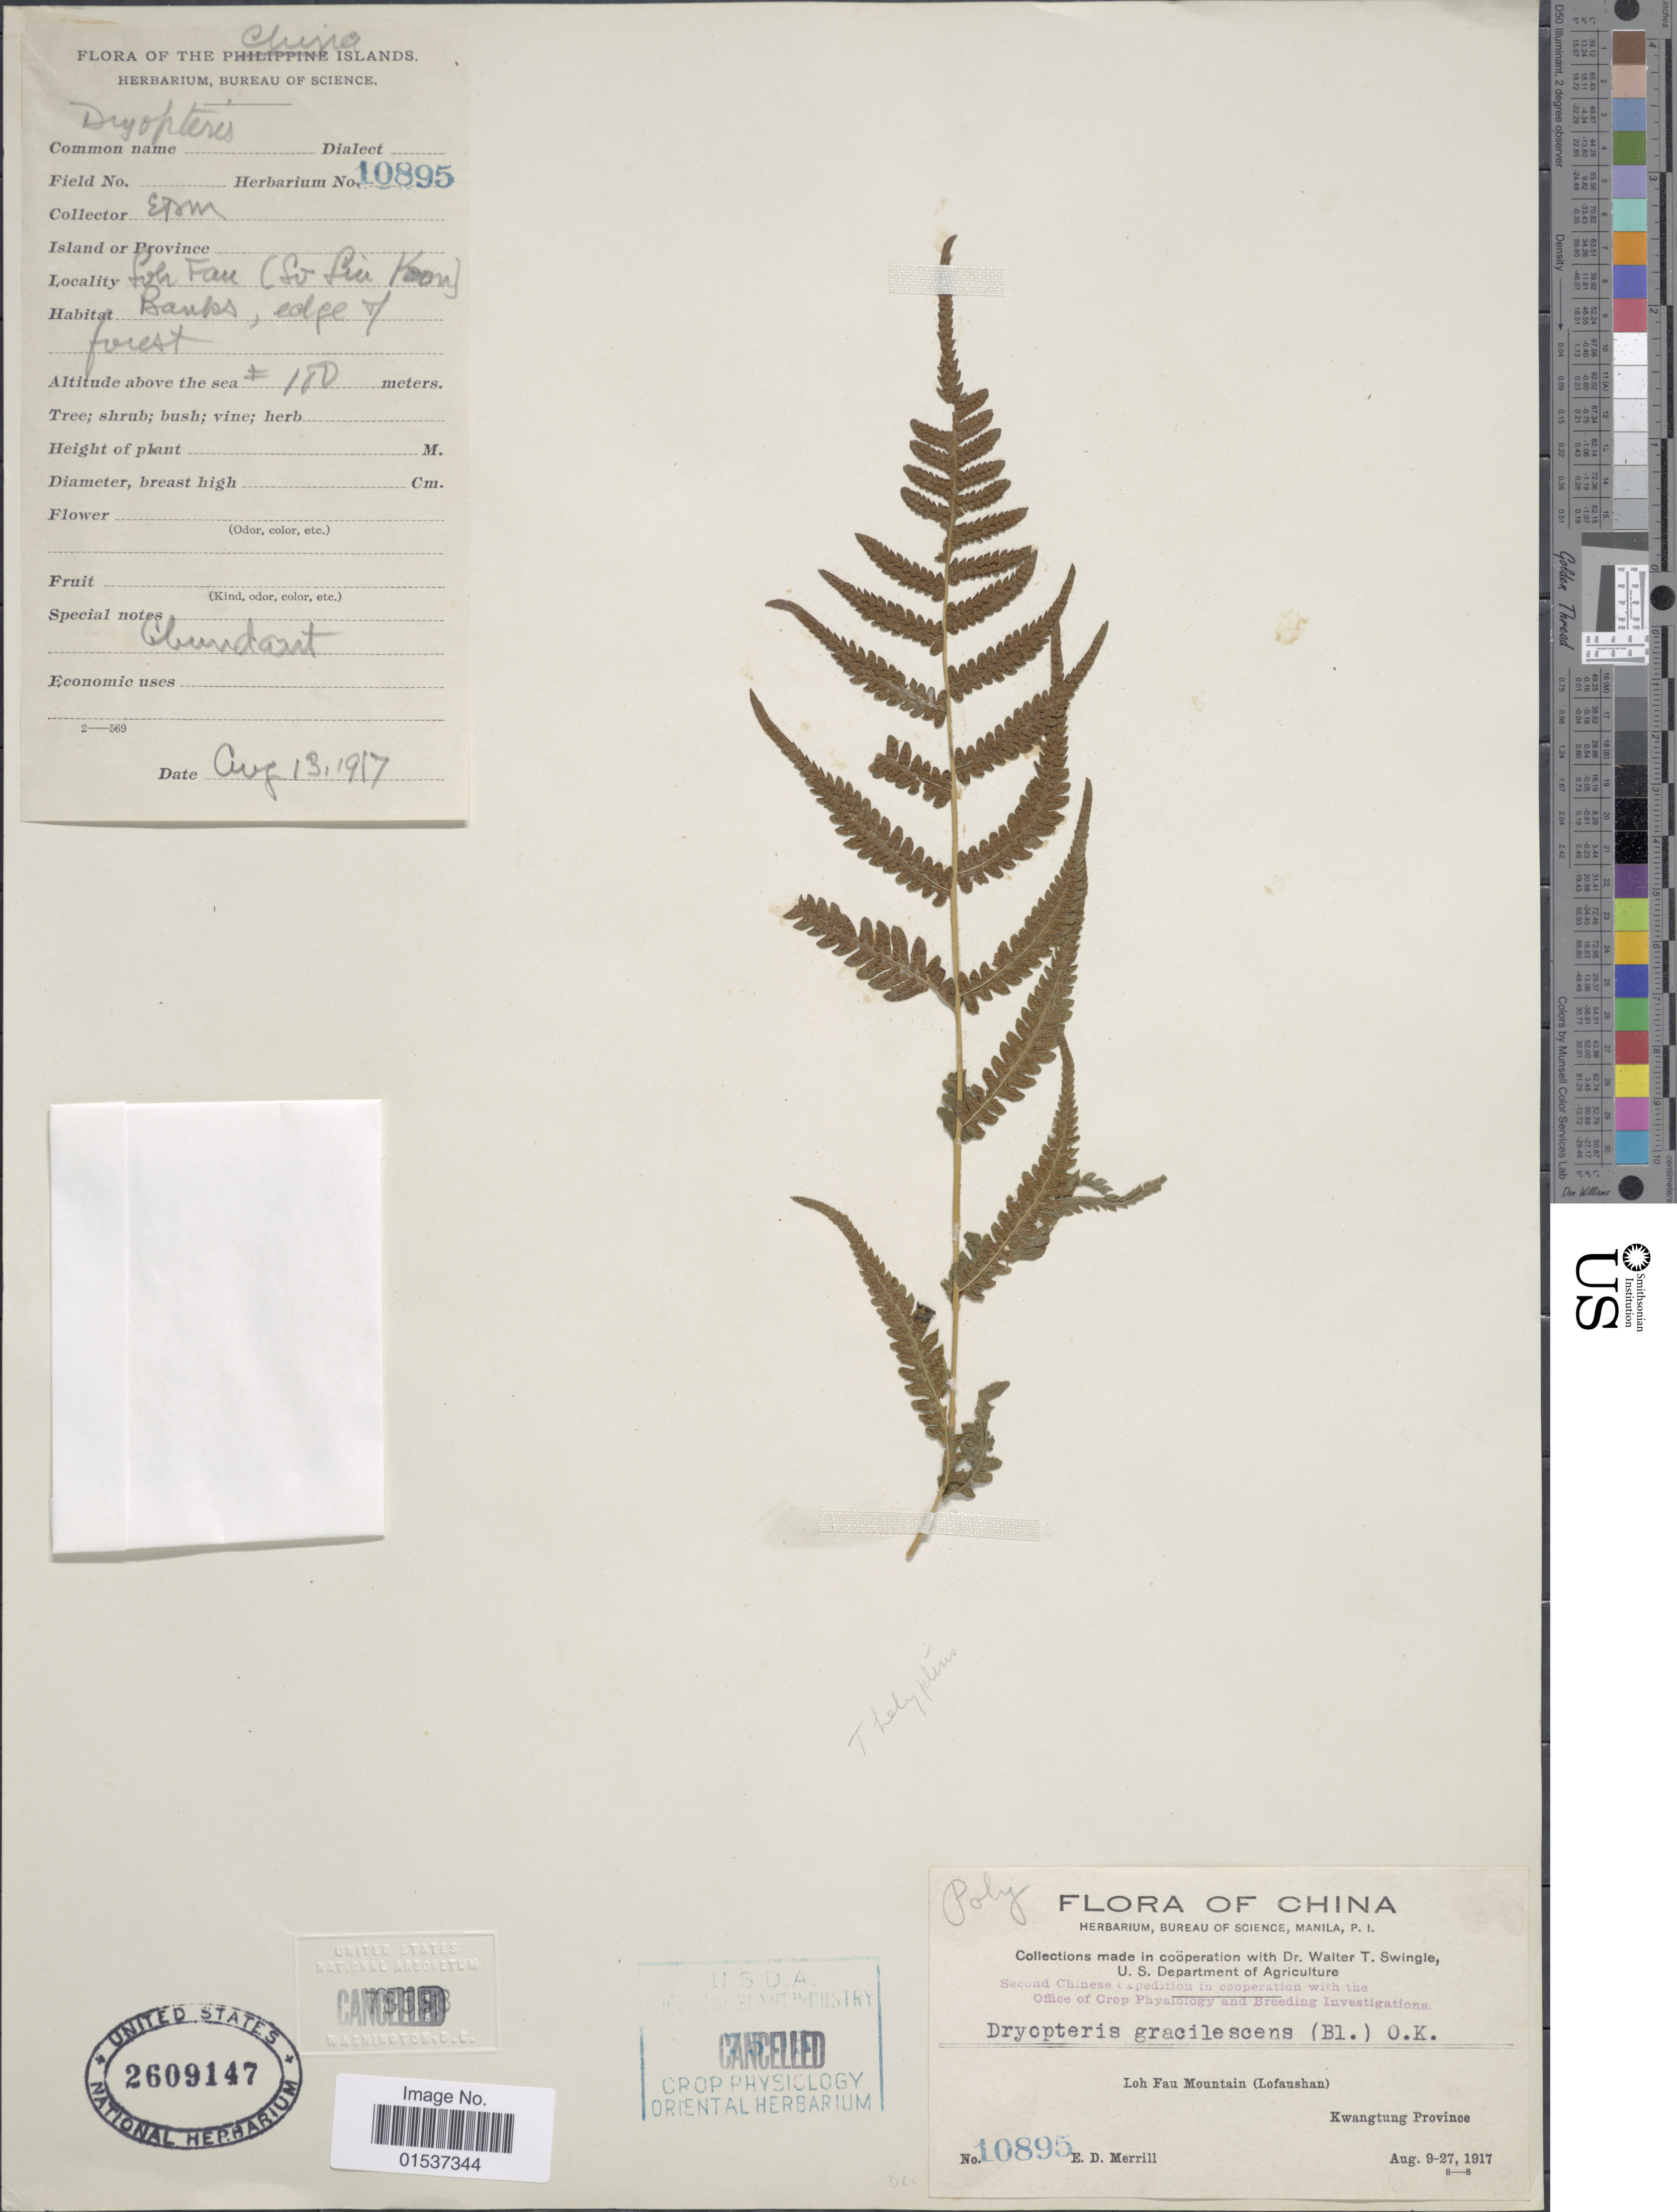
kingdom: Plantae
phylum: Tracheophyta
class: Polypodiopsida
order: Polypodiales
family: Thelypteridaceae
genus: Metathelypteris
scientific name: Metathelypteris gracilescens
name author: (Blume) Ching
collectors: E. D. Merrill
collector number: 10895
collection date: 1917-08-13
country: China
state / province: Guangdong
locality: China, Loh Fau Mountain (Lofaushan), So Liu Koon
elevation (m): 180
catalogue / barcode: US 2609147